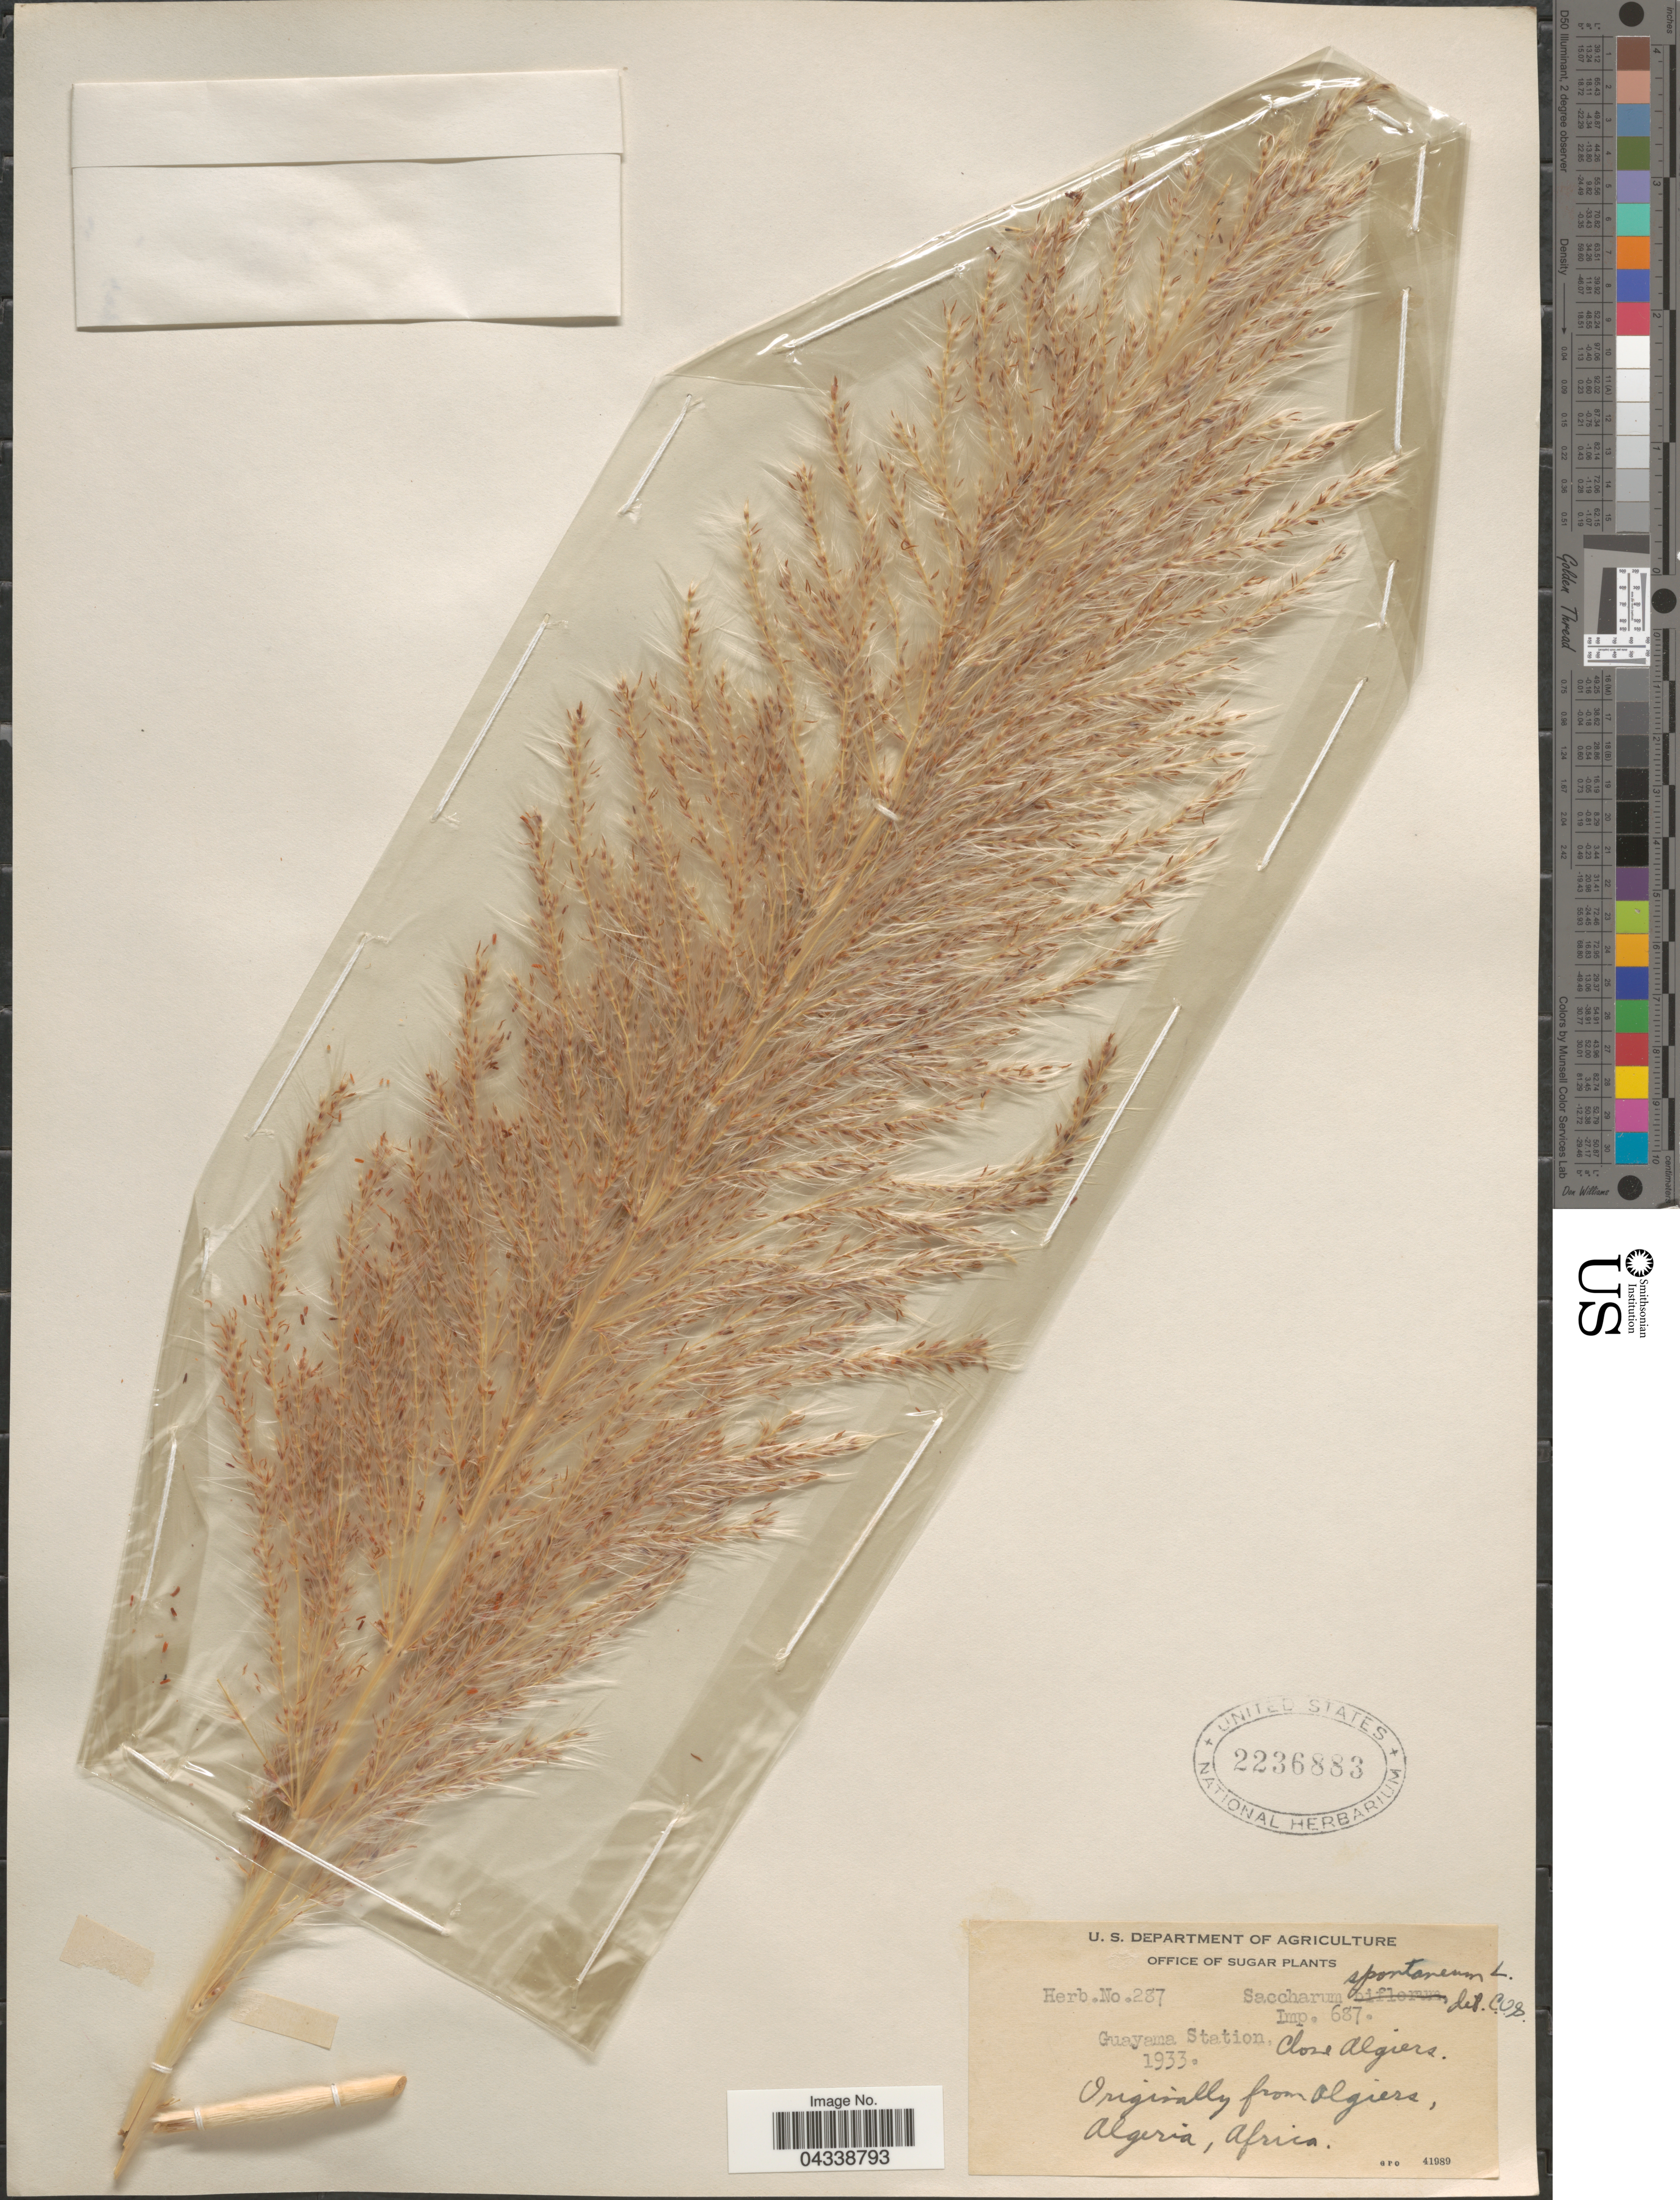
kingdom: Plantae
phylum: Tracheophyta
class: Liliopsida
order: Poales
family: Poaceae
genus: Saccharum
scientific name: Saccharum spontaneum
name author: L.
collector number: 287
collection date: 1933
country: Puerto Rico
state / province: Guayama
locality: Guayama Station.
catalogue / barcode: US 2236883